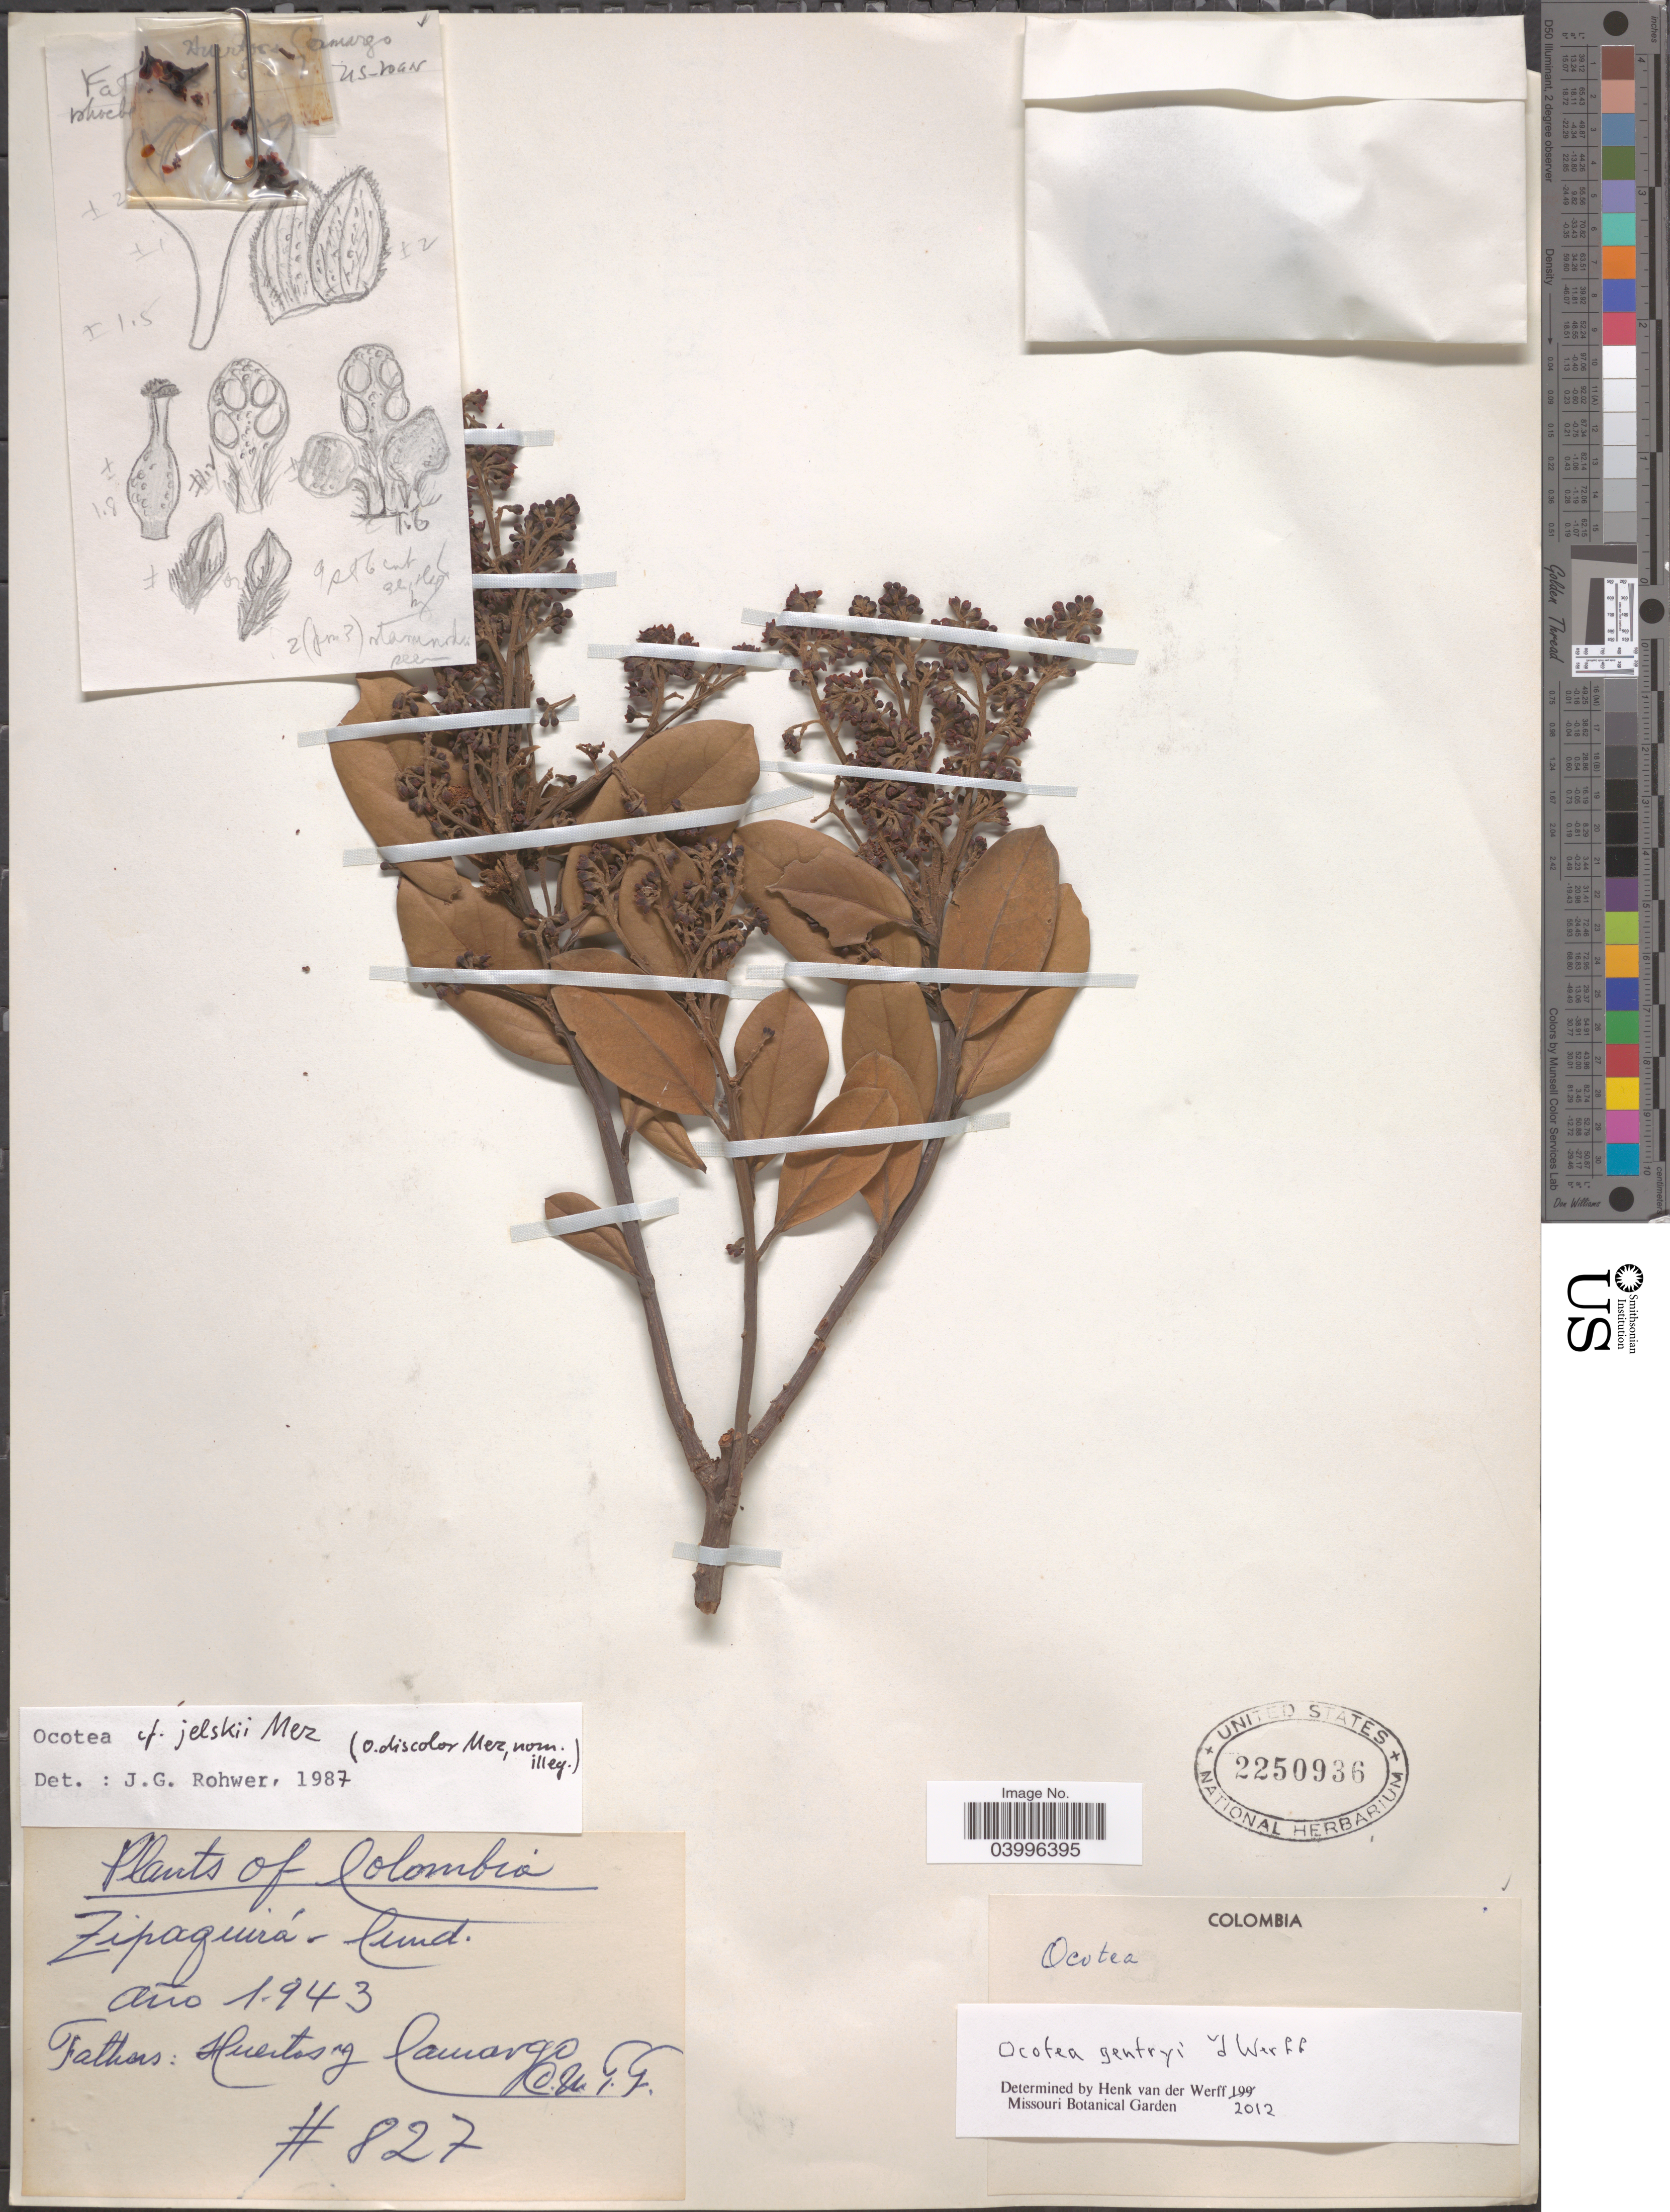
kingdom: Plantae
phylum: Tracheophyta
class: Magnoliopsida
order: Laurales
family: Lauraceae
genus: Ocotea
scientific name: Ocotea gentryi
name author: van der Werff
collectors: H. Camargo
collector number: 827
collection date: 1943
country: Colombia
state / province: Cundinamarca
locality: Zipaquirá.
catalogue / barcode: US 2250936